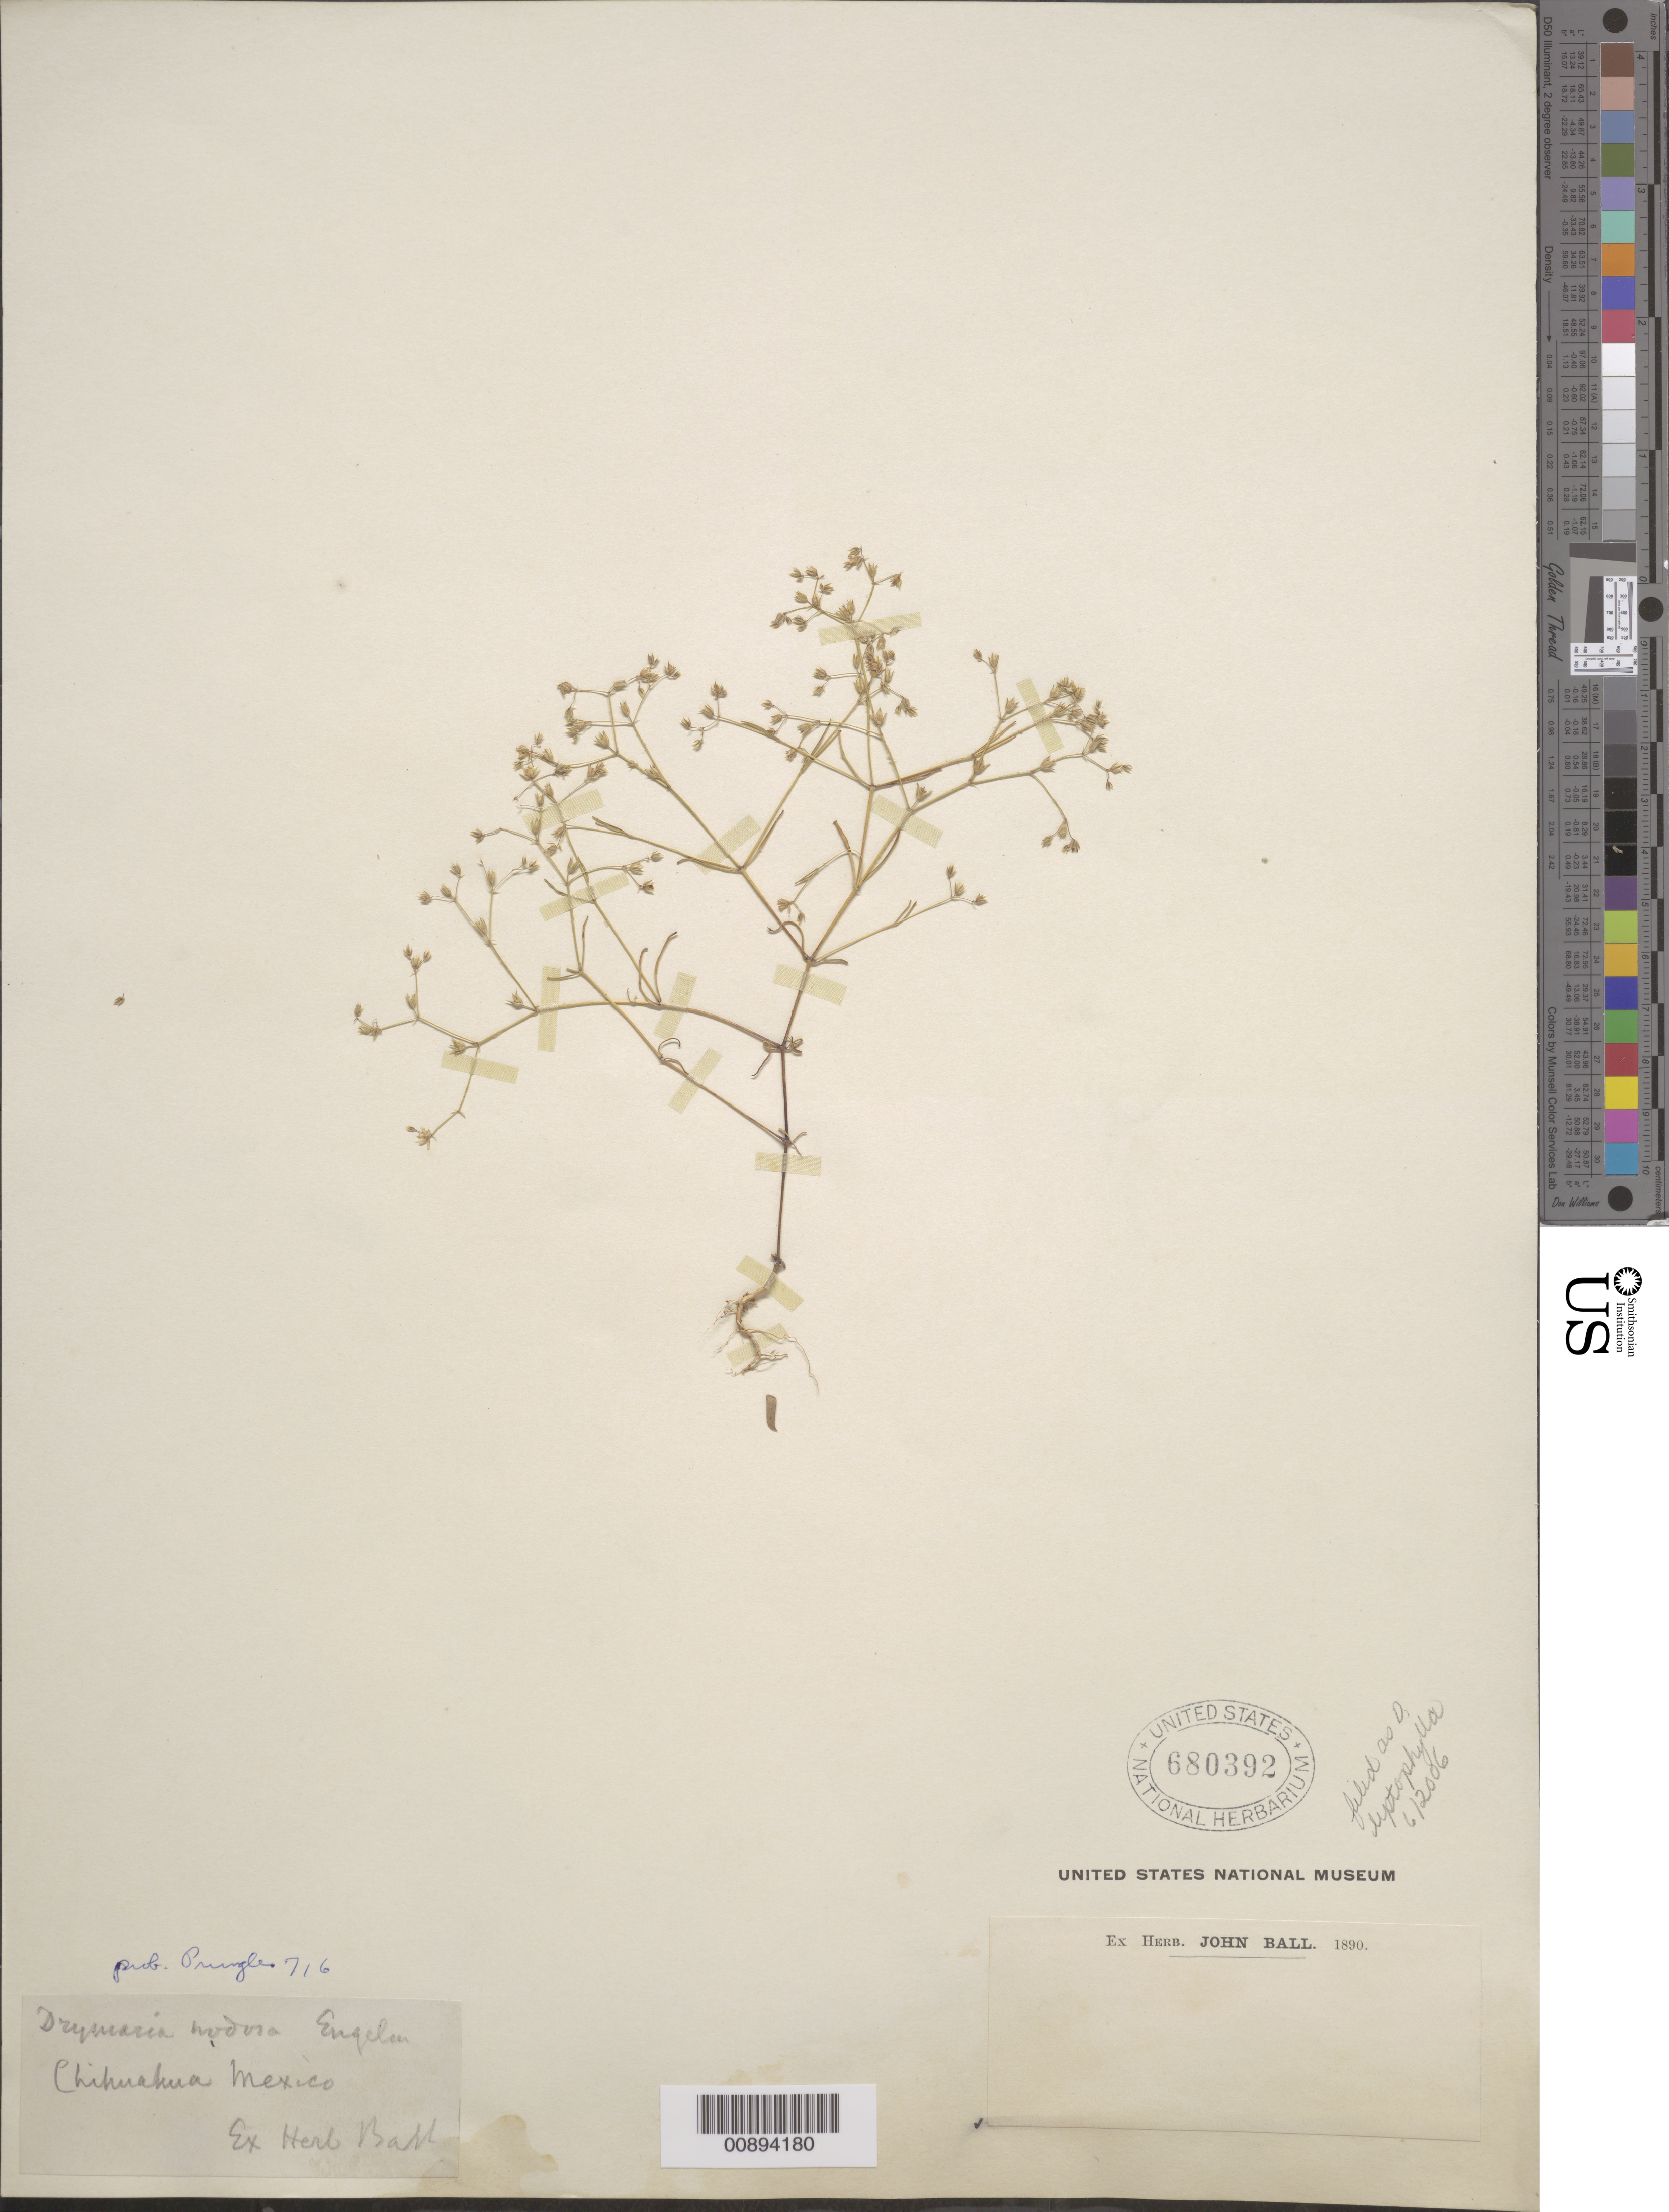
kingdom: Plantae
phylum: Tracheophyta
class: Magnoliopsida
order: Caryophyllales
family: Caryophyllaceae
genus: Drymaria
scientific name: Drymaria leptophylla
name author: (Cham.) Fenzl ex Rohrb.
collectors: ex herb. John Ball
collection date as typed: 1890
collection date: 1890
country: Mexico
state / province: Chihuahua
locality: Chihuahua.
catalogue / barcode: US 680392